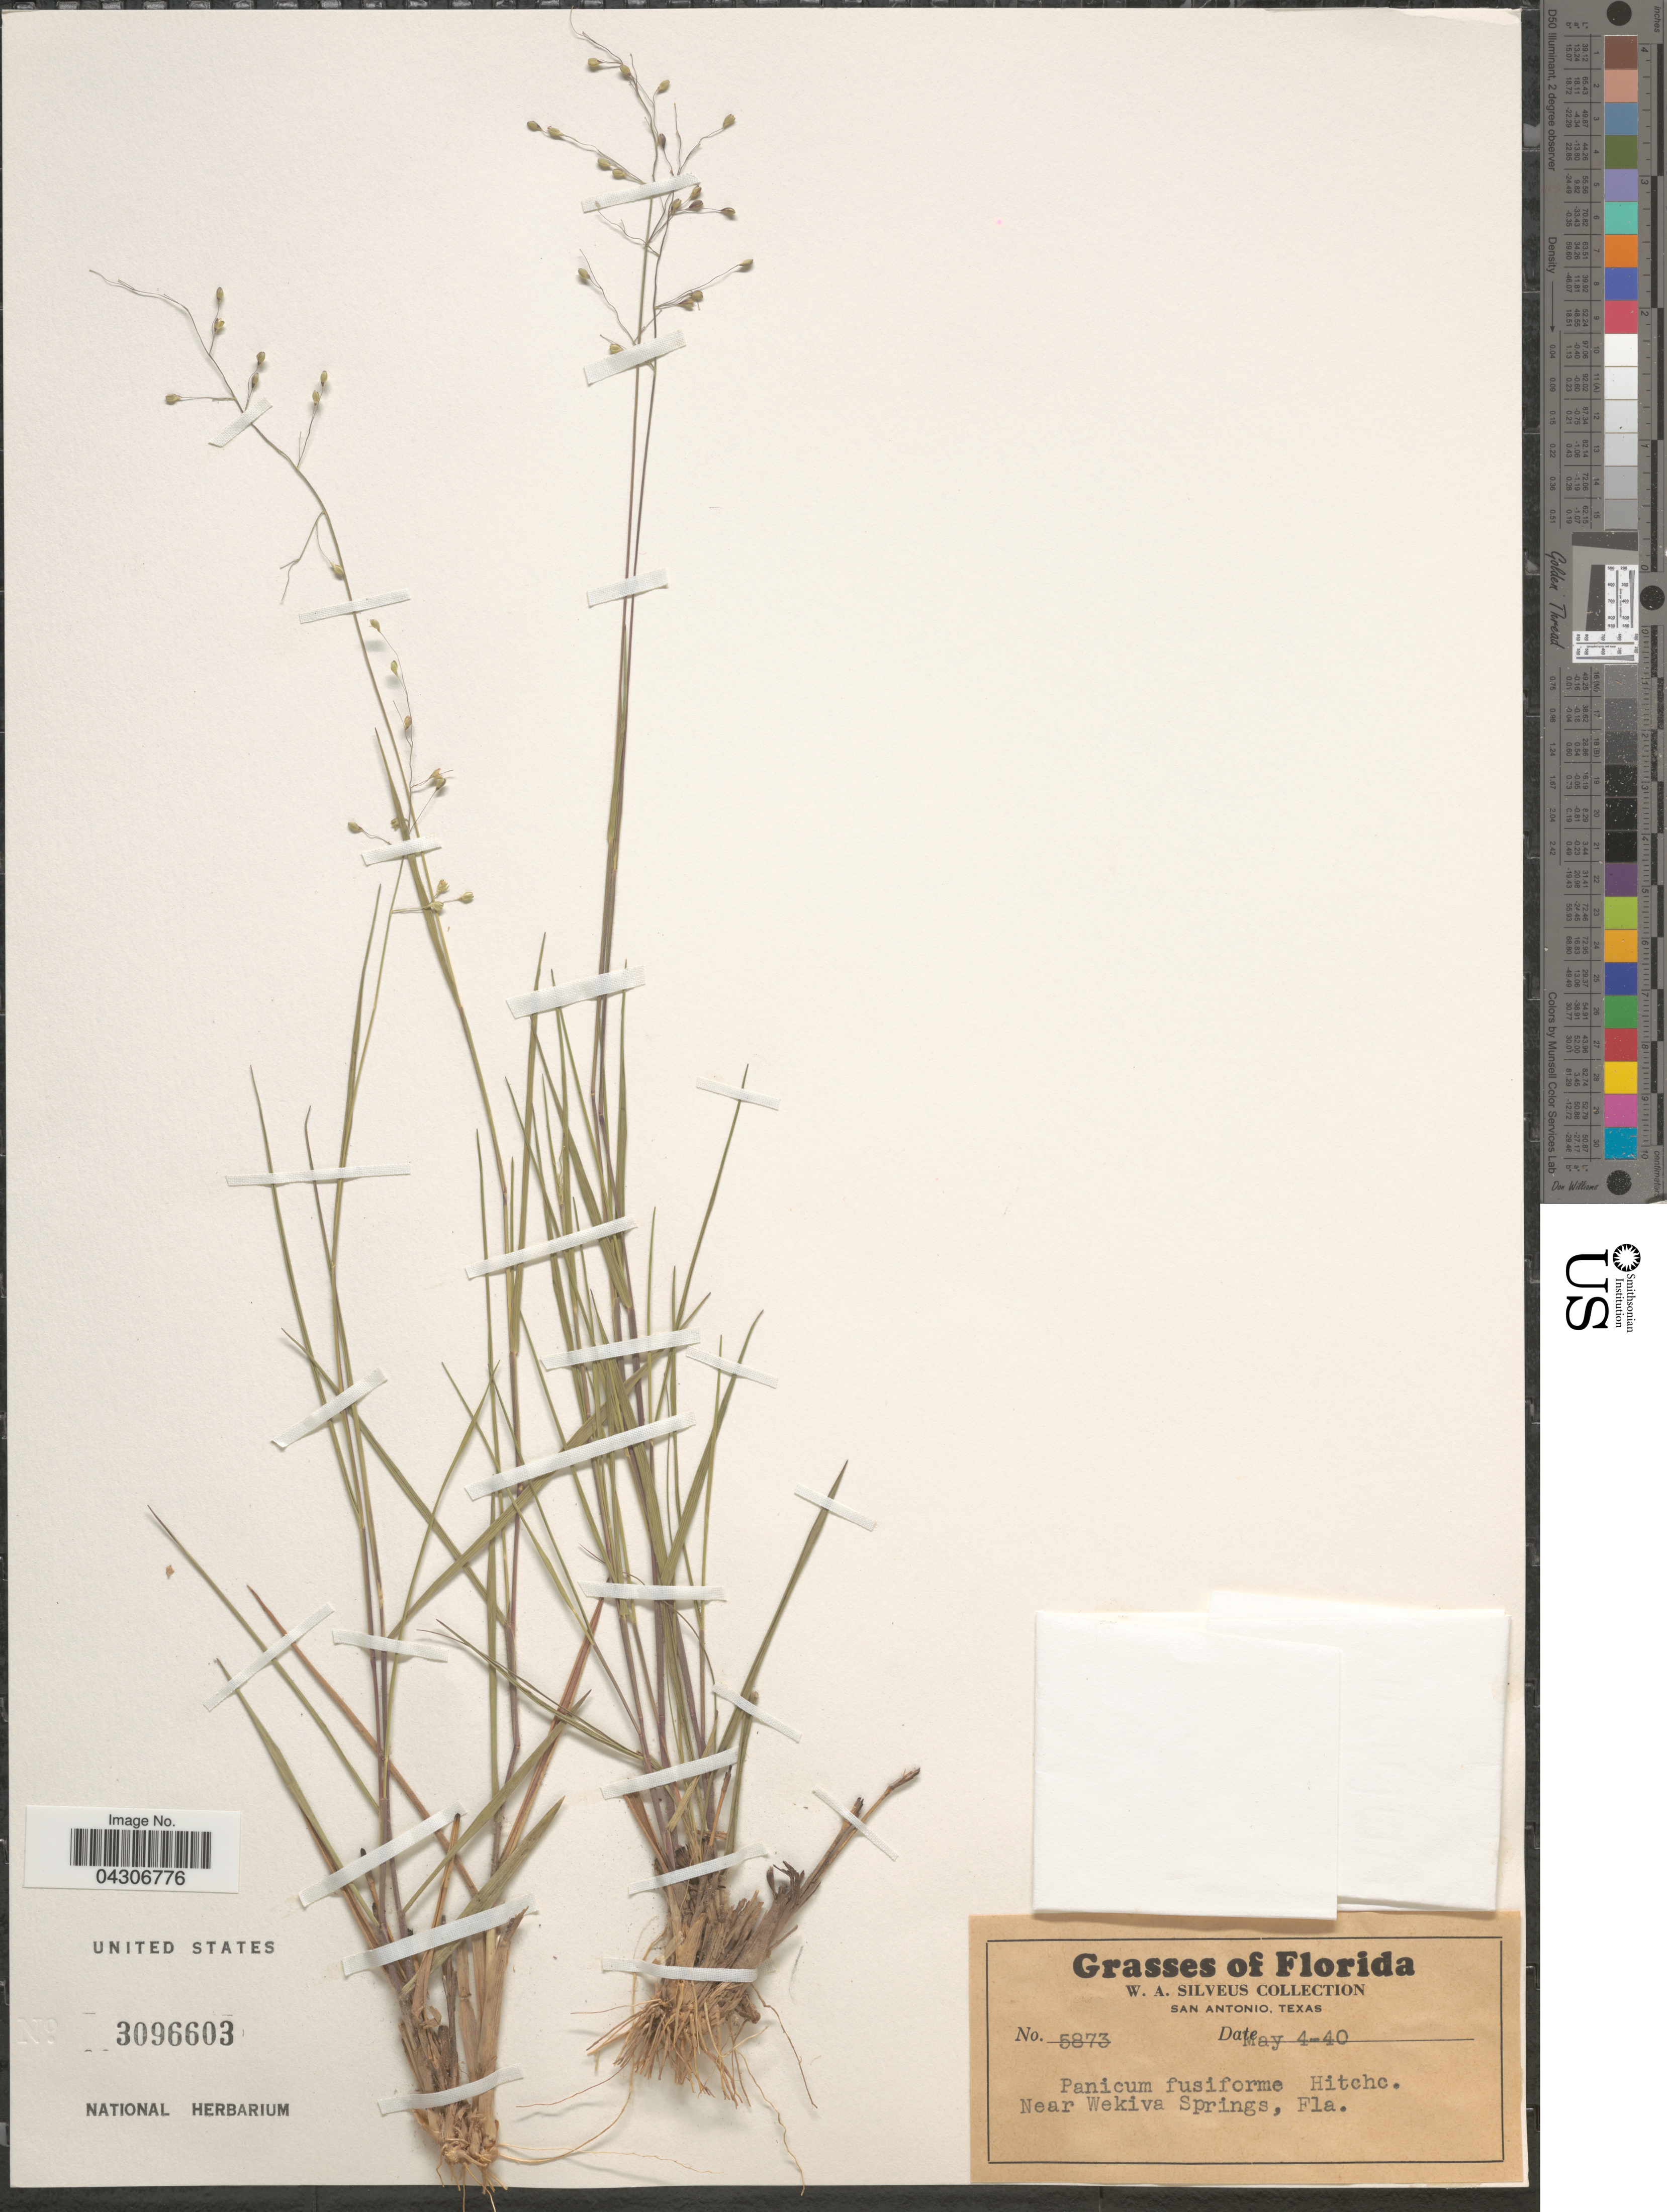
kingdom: Plantae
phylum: Tracheophyta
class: Liliopsida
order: Poales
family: Poaceae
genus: Dichanthelium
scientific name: Dichanthelium aciculare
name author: (Desv. ex Poir.) Gould & C.A. Clark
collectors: W. Silveus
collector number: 5873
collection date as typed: Transcribed d/m/y: 4/5/40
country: United States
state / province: Florida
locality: Near Wekiva Springs.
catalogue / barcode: US 3096603